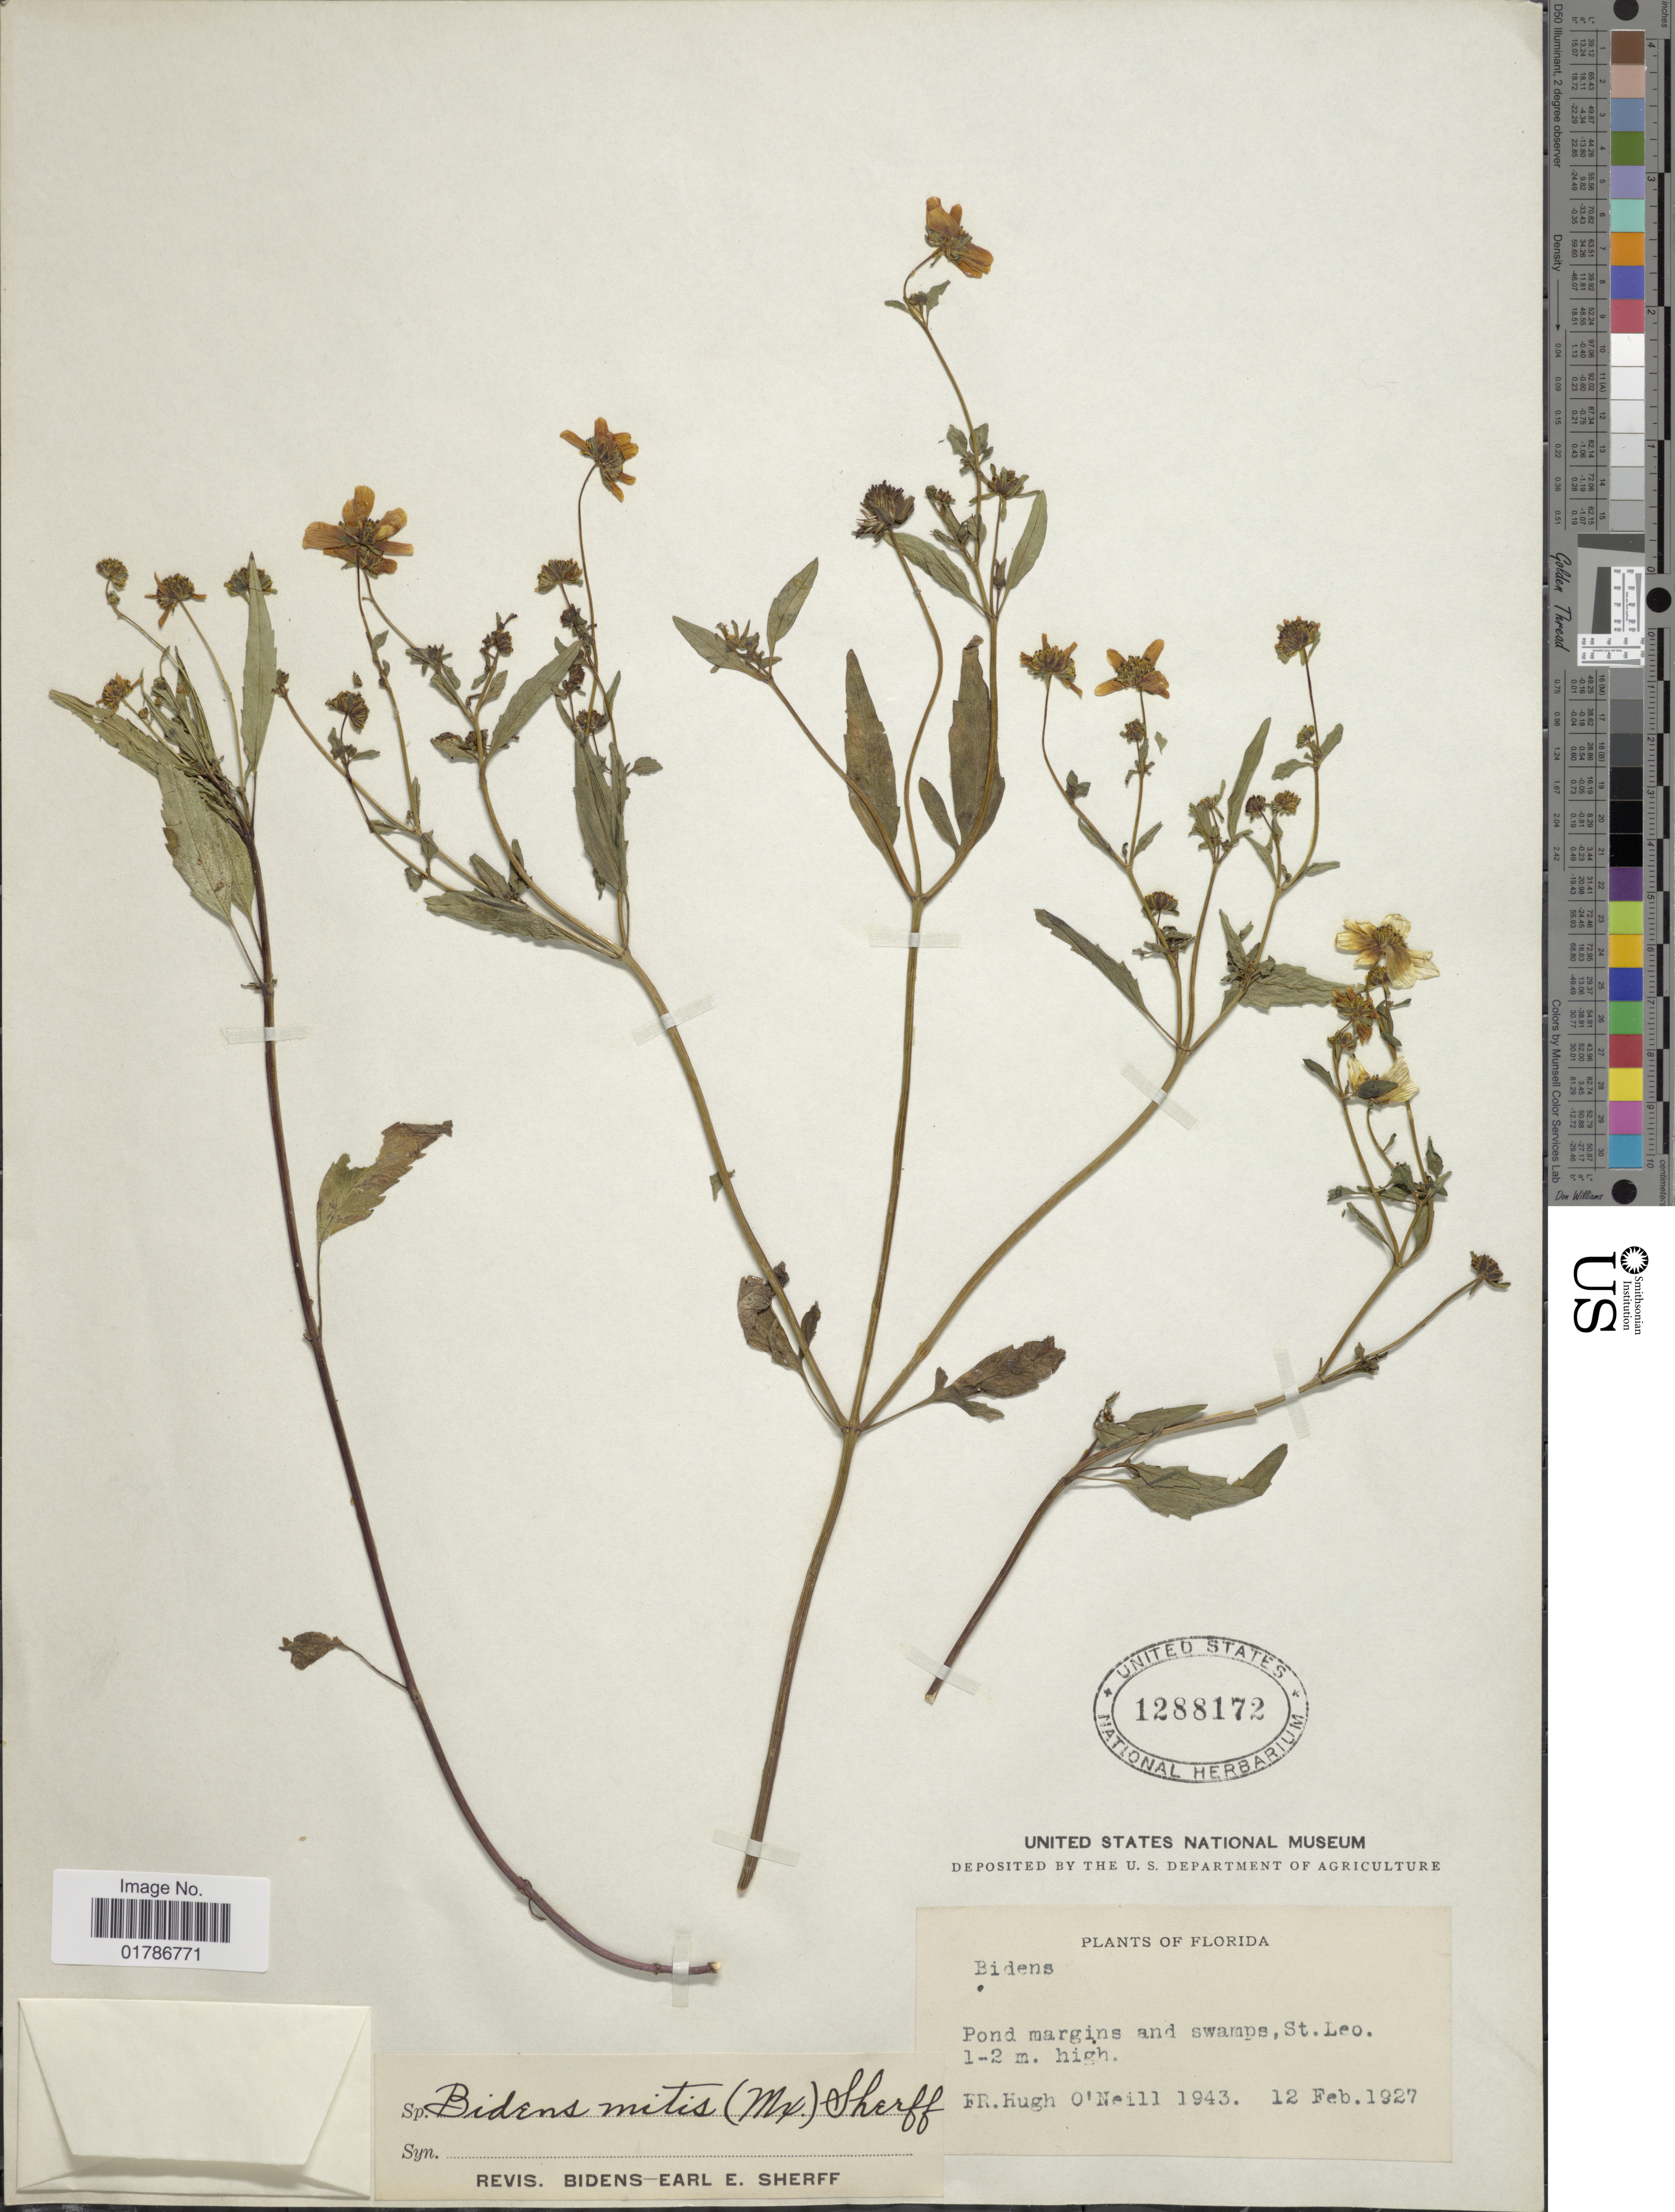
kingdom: Plantae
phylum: Tracheophyta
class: Magnoliopsida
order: Asterales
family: Asteraceae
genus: Bidens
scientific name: Bidens mitis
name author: (Michx.) Sherff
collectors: H. O'Neill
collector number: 1943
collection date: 1927-02-12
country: United States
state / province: Florida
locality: Pond margins and swamps, St. Leo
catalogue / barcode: US 1288172